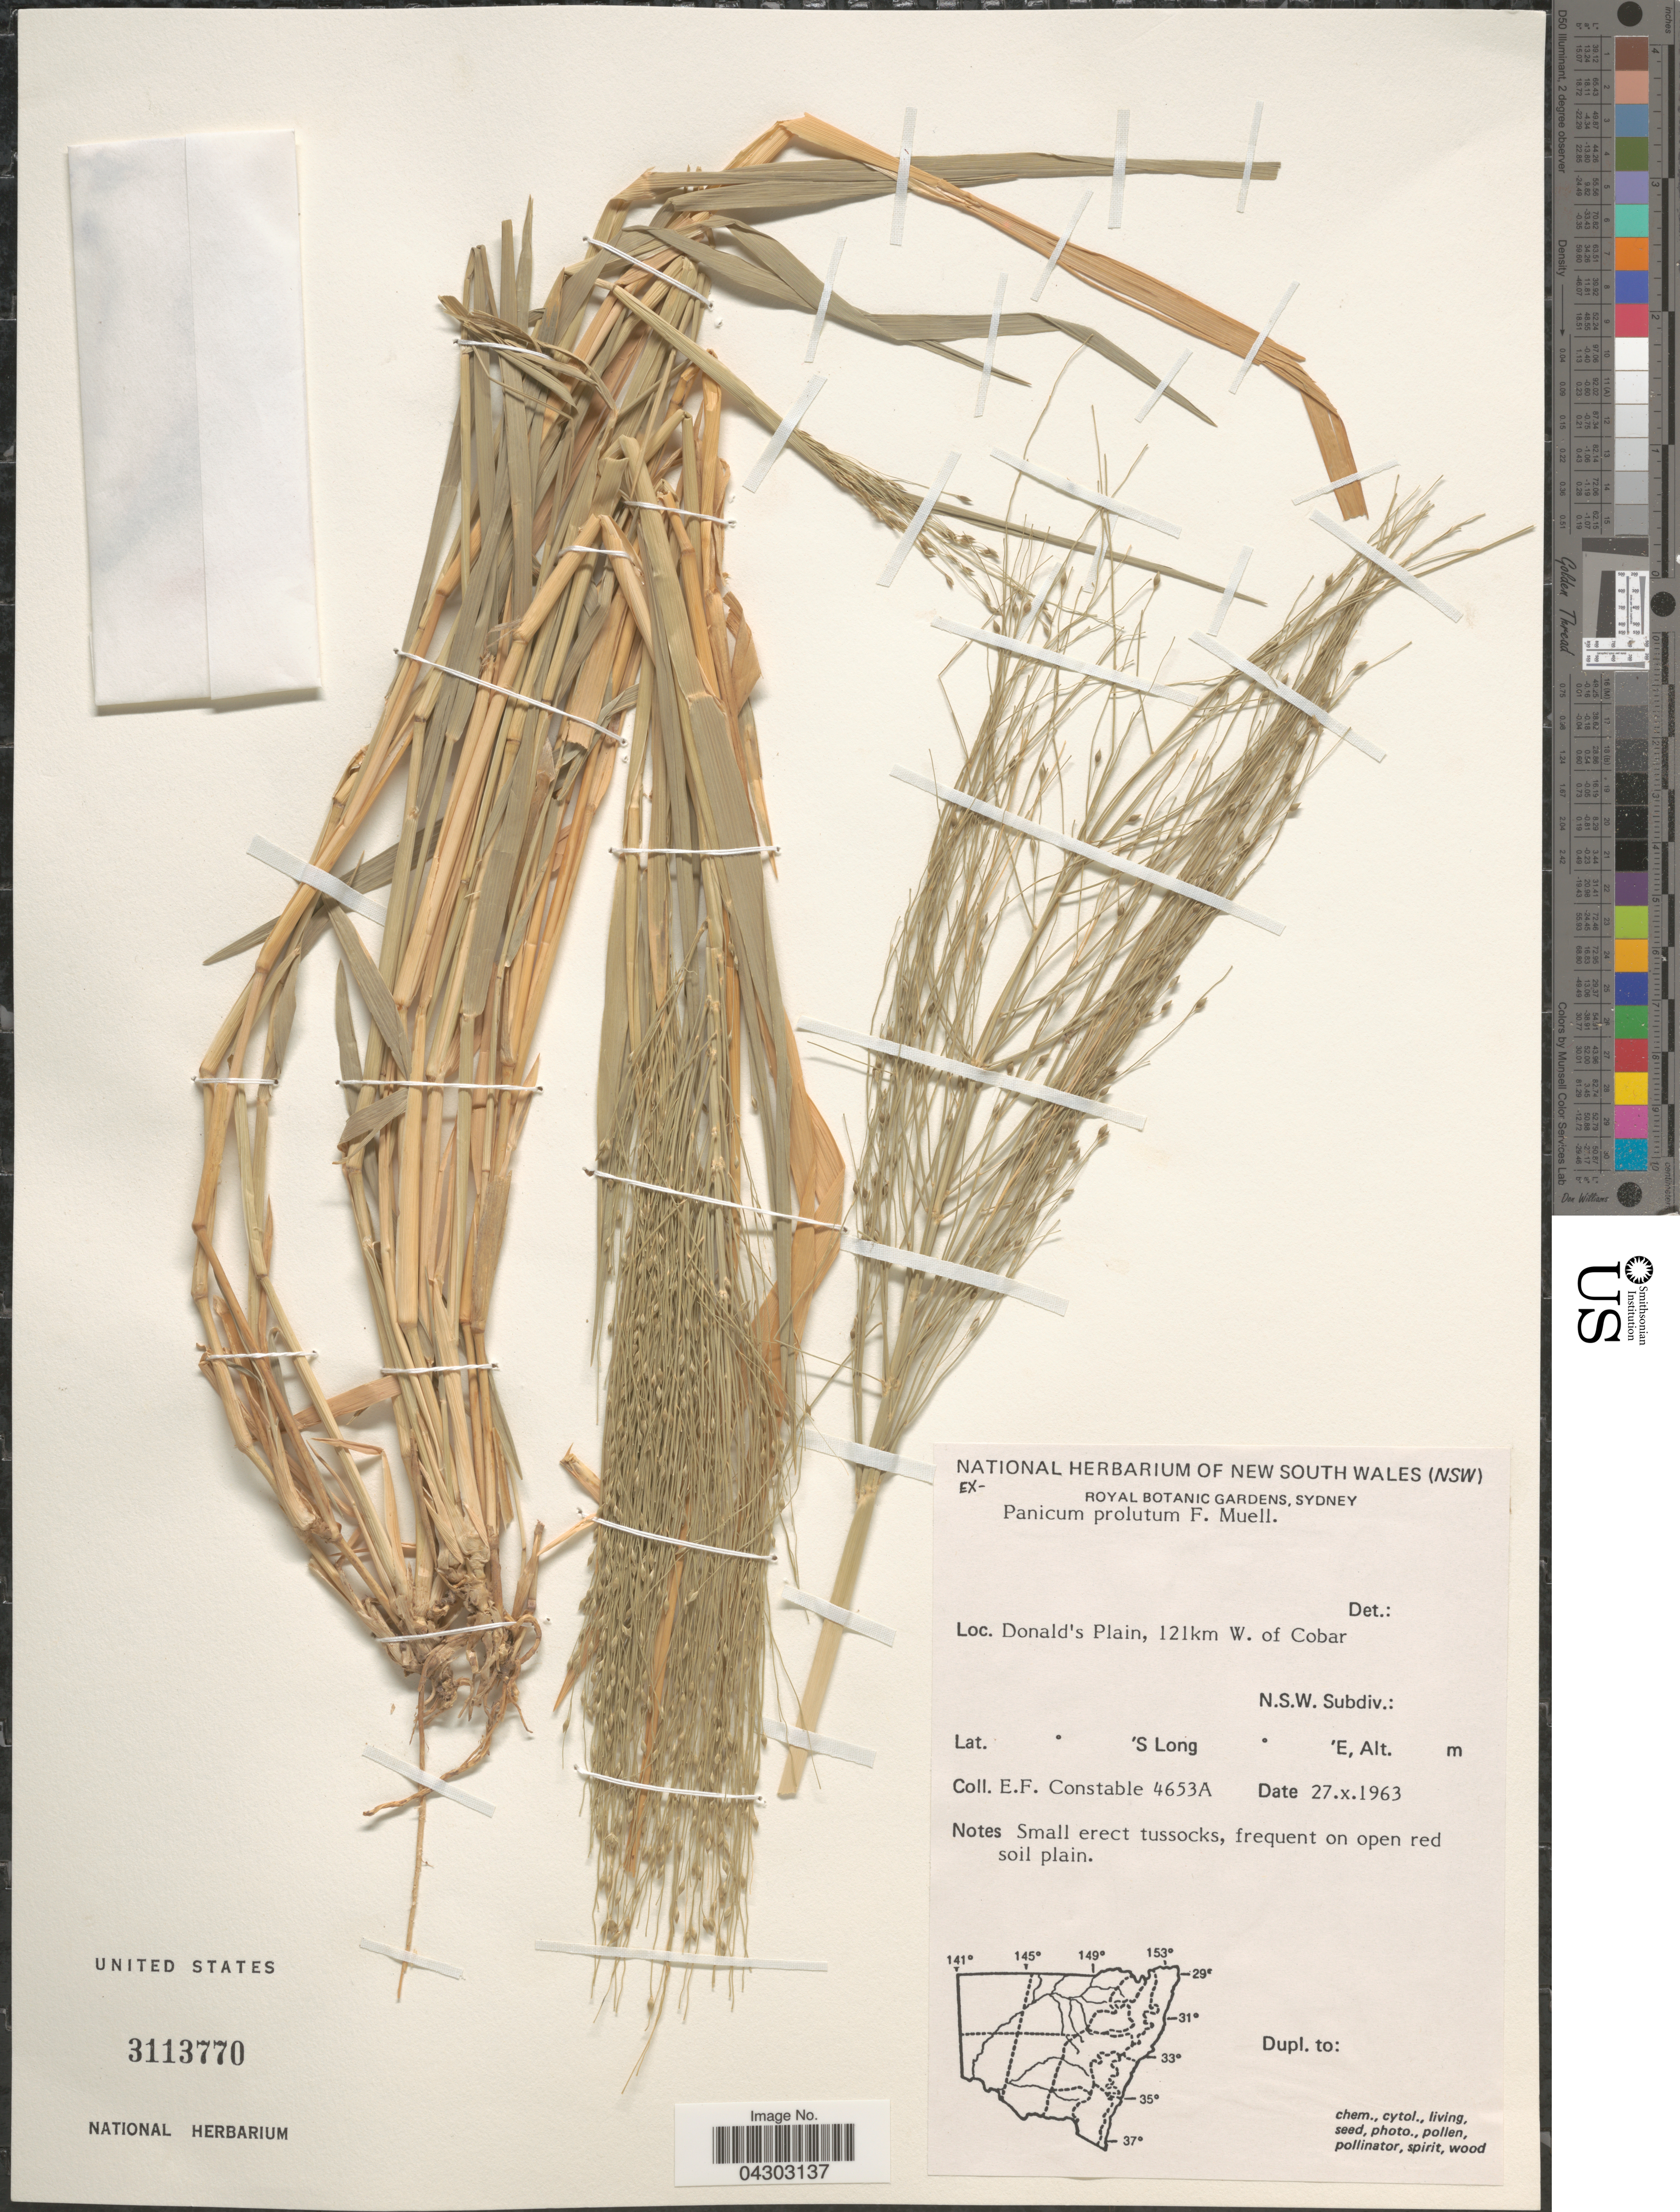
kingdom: Plantae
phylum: Tracheophyta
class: Liliopsida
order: Poales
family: Poaceae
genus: Panicum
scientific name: Panicum prolutum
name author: F. Muell.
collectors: E. F. Constable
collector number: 4653A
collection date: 1963-10-27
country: Australia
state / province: New South Wales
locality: Donald's Plain, 121km W. of Cobar.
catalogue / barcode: US 3113770